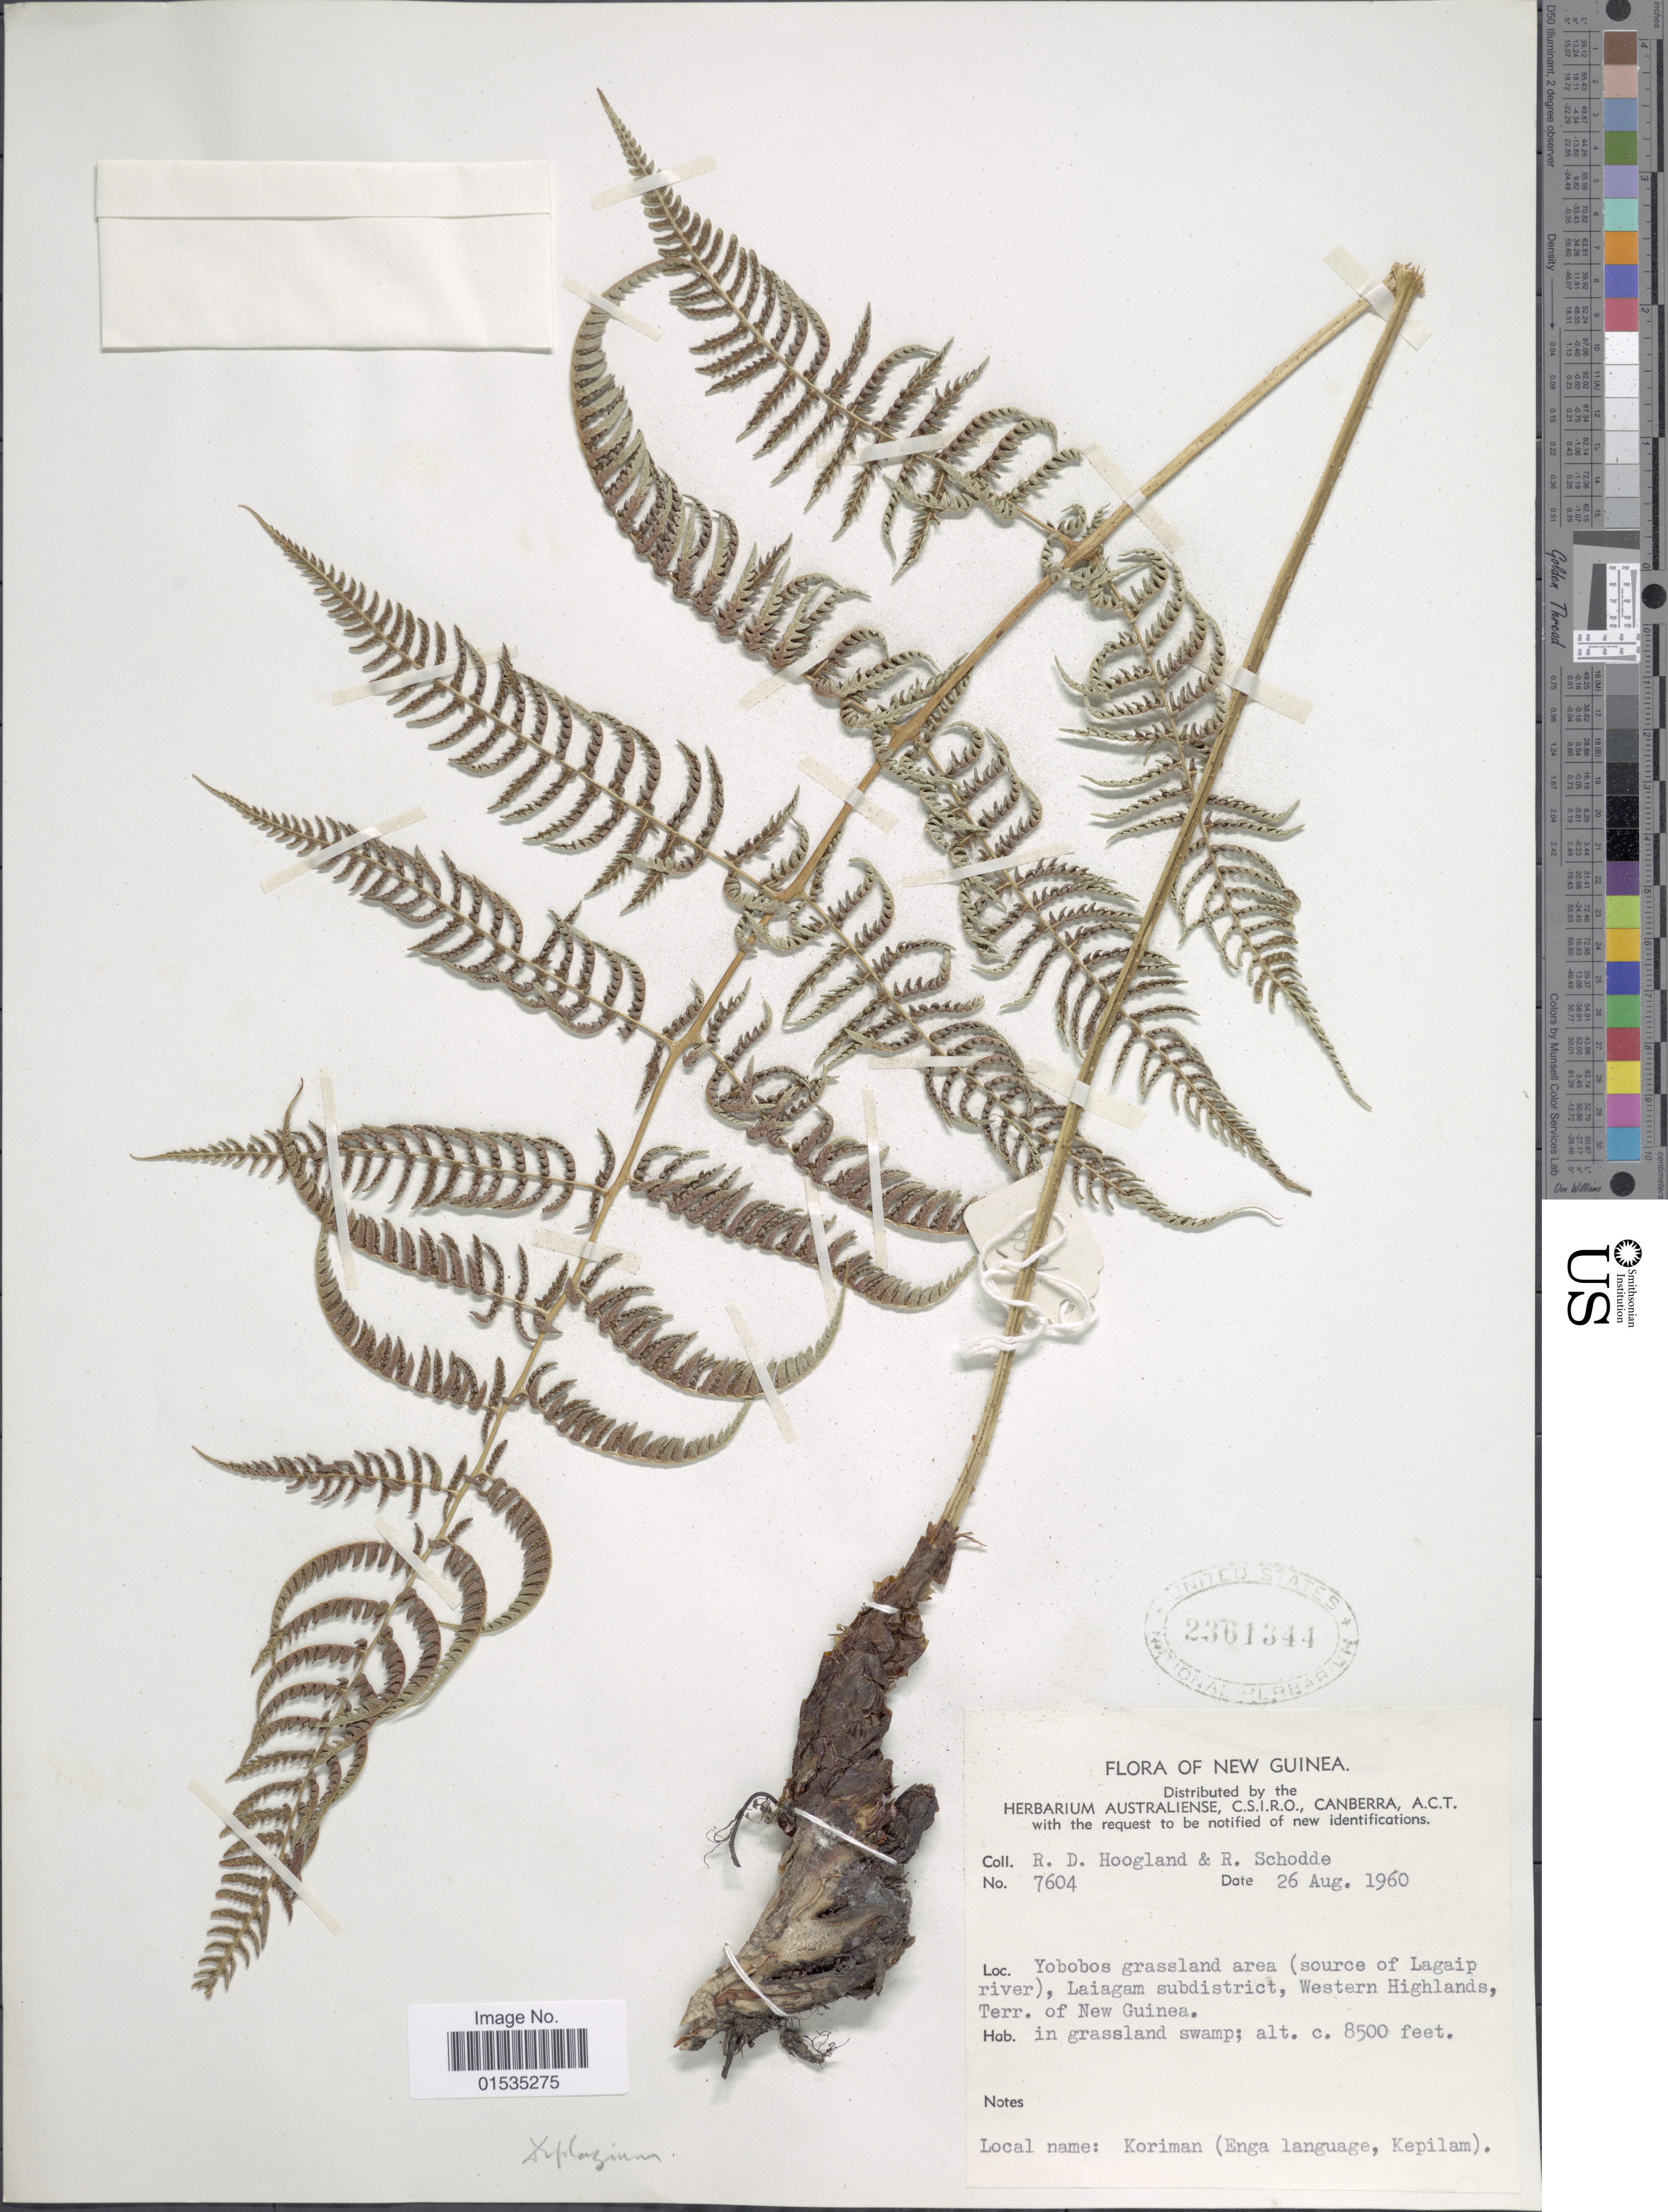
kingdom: Plantae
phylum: Tracheophyta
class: Polypodiopsida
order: Polypodiales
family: Athyriaceae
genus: Diplazium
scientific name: Diplazium sp.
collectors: R. D. Hoogland & R. Schodde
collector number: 7604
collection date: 1960-08-26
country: Papua New Guinea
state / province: Western Highlands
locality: Yobobos grassland area (source of Lagaip river), Laiagam subdistrict, terr. of New Guinea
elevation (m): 2591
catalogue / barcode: US 2361344